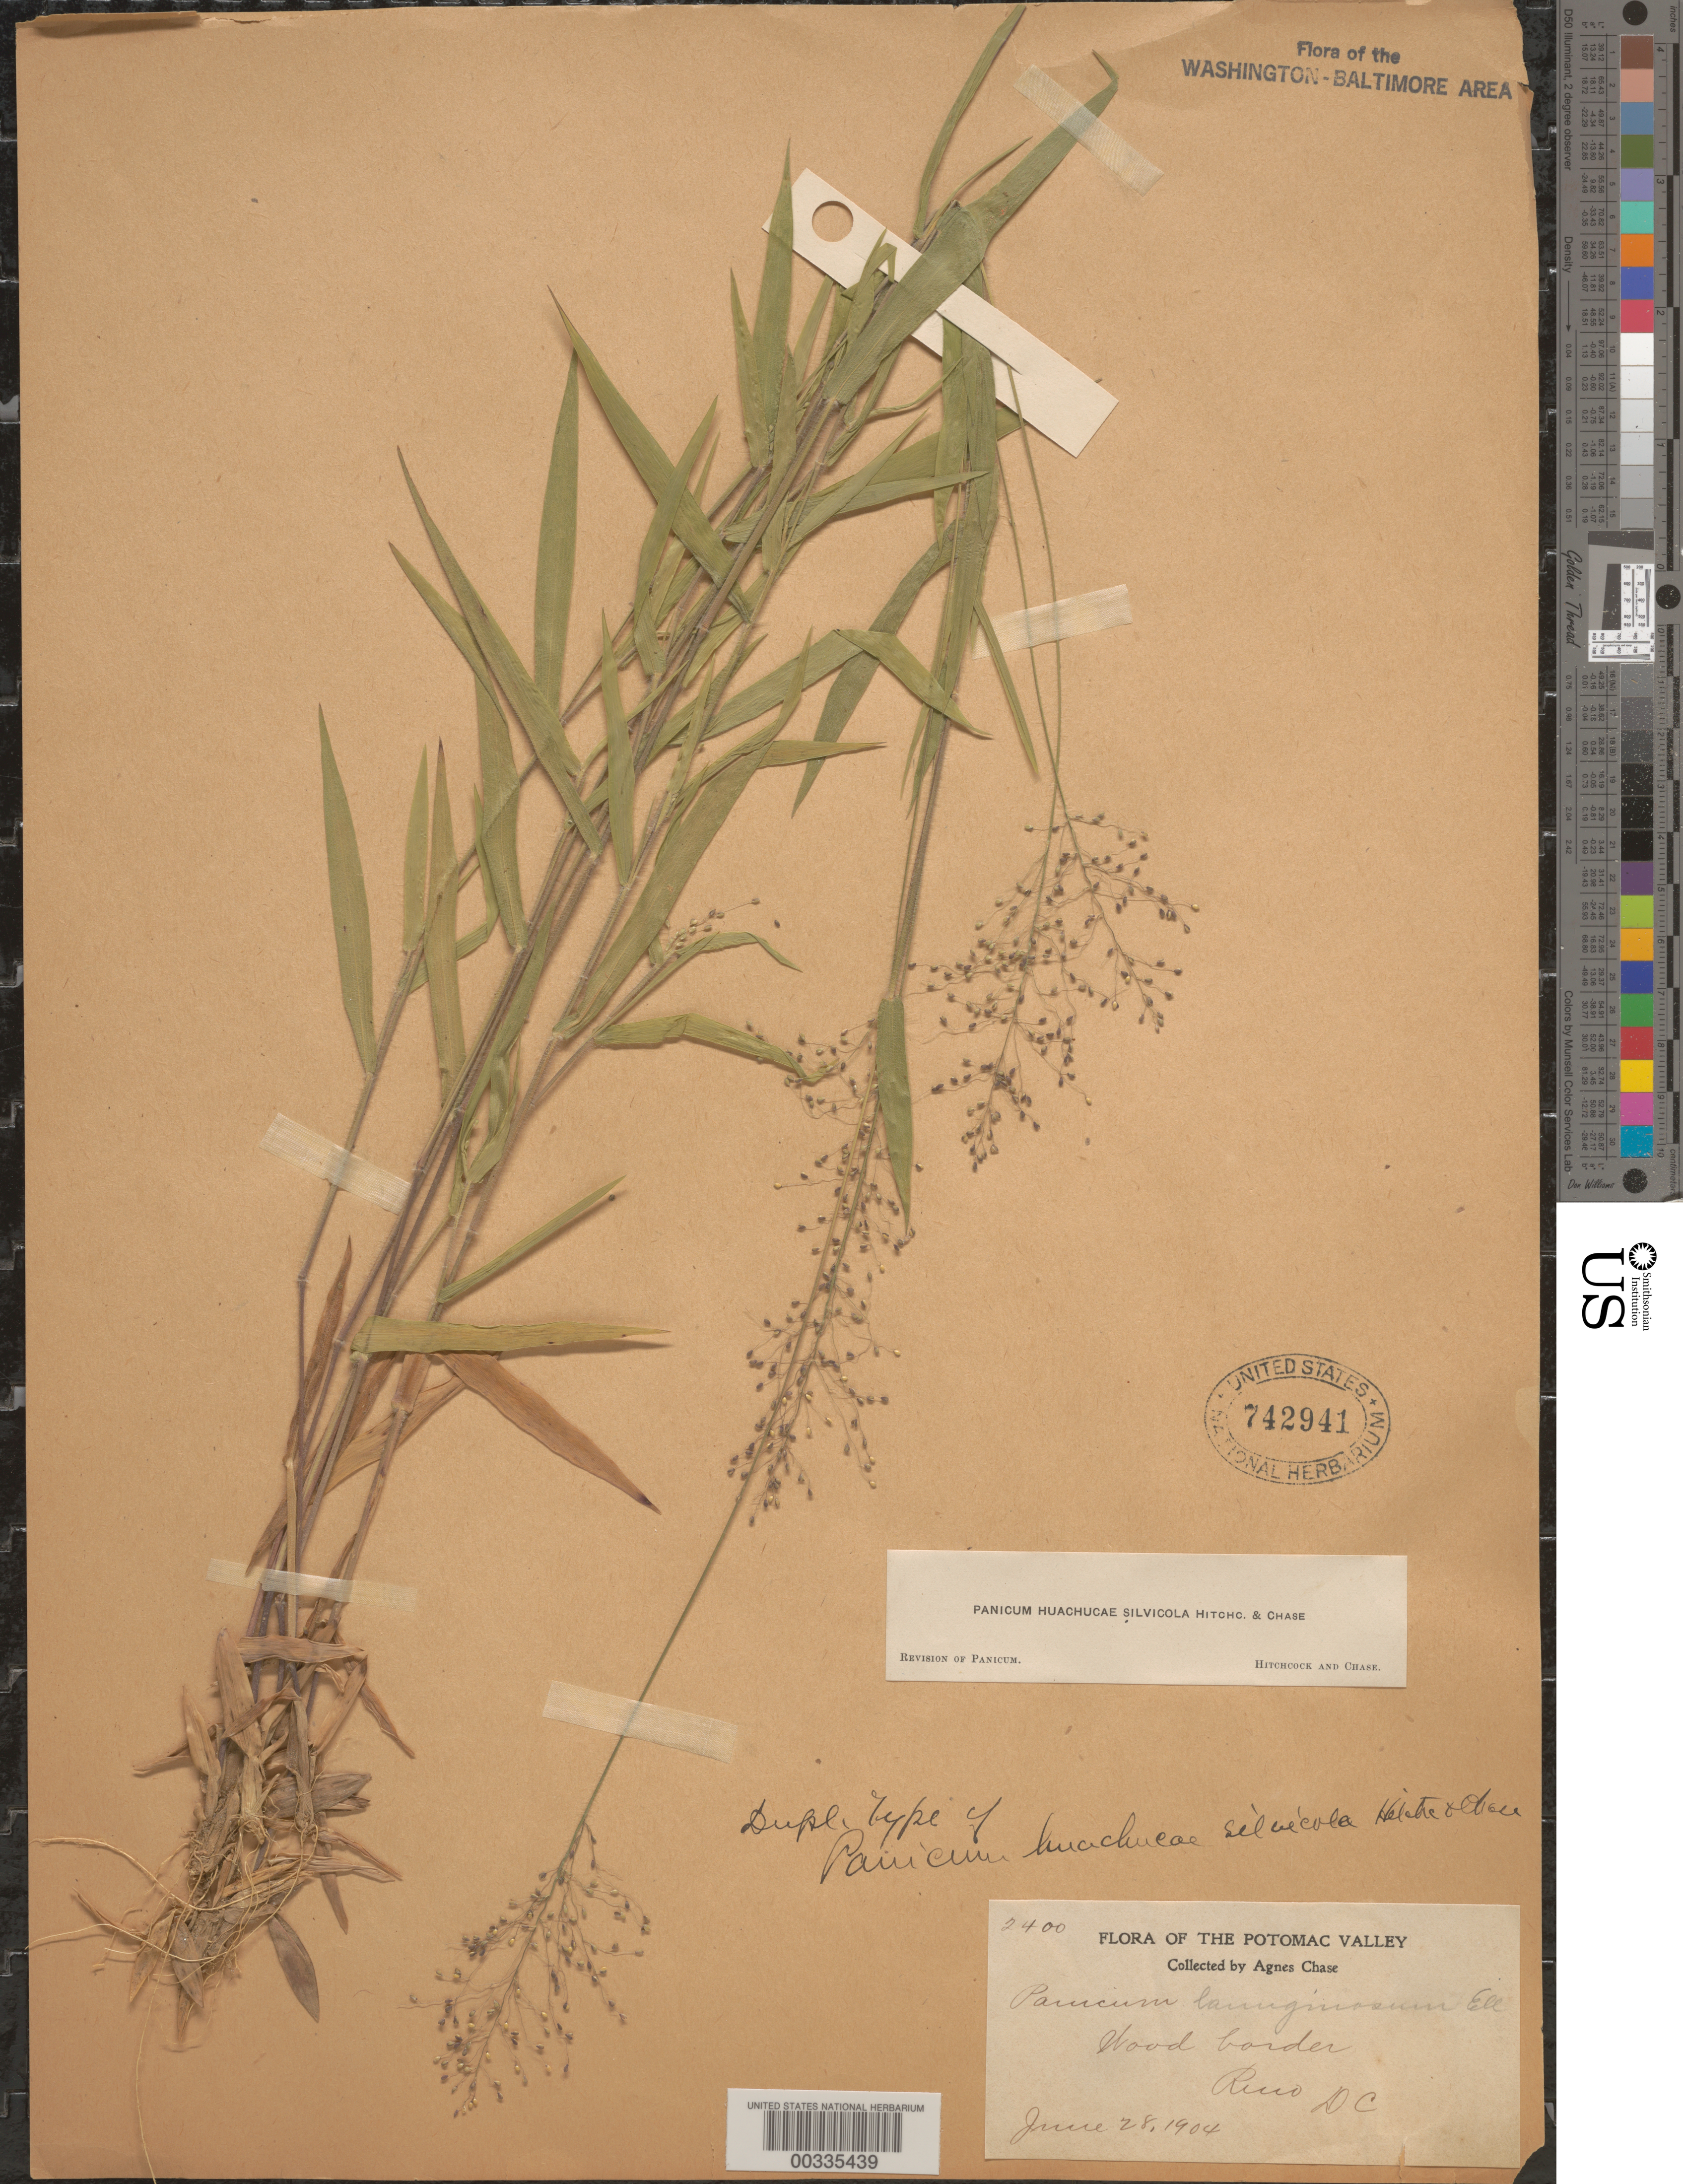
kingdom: Plantae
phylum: Tracheophyta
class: Liliopsida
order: Poales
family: Poaceae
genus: Dichanthelium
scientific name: Dichanthelium acuminatum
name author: (Sw.) Gould & C.A. Clark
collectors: A. Chase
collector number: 2400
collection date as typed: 28 Jun 1904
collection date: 1904-06-28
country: United States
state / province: District of Columbia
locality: Reno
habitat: Wood border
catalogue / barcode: US 742941